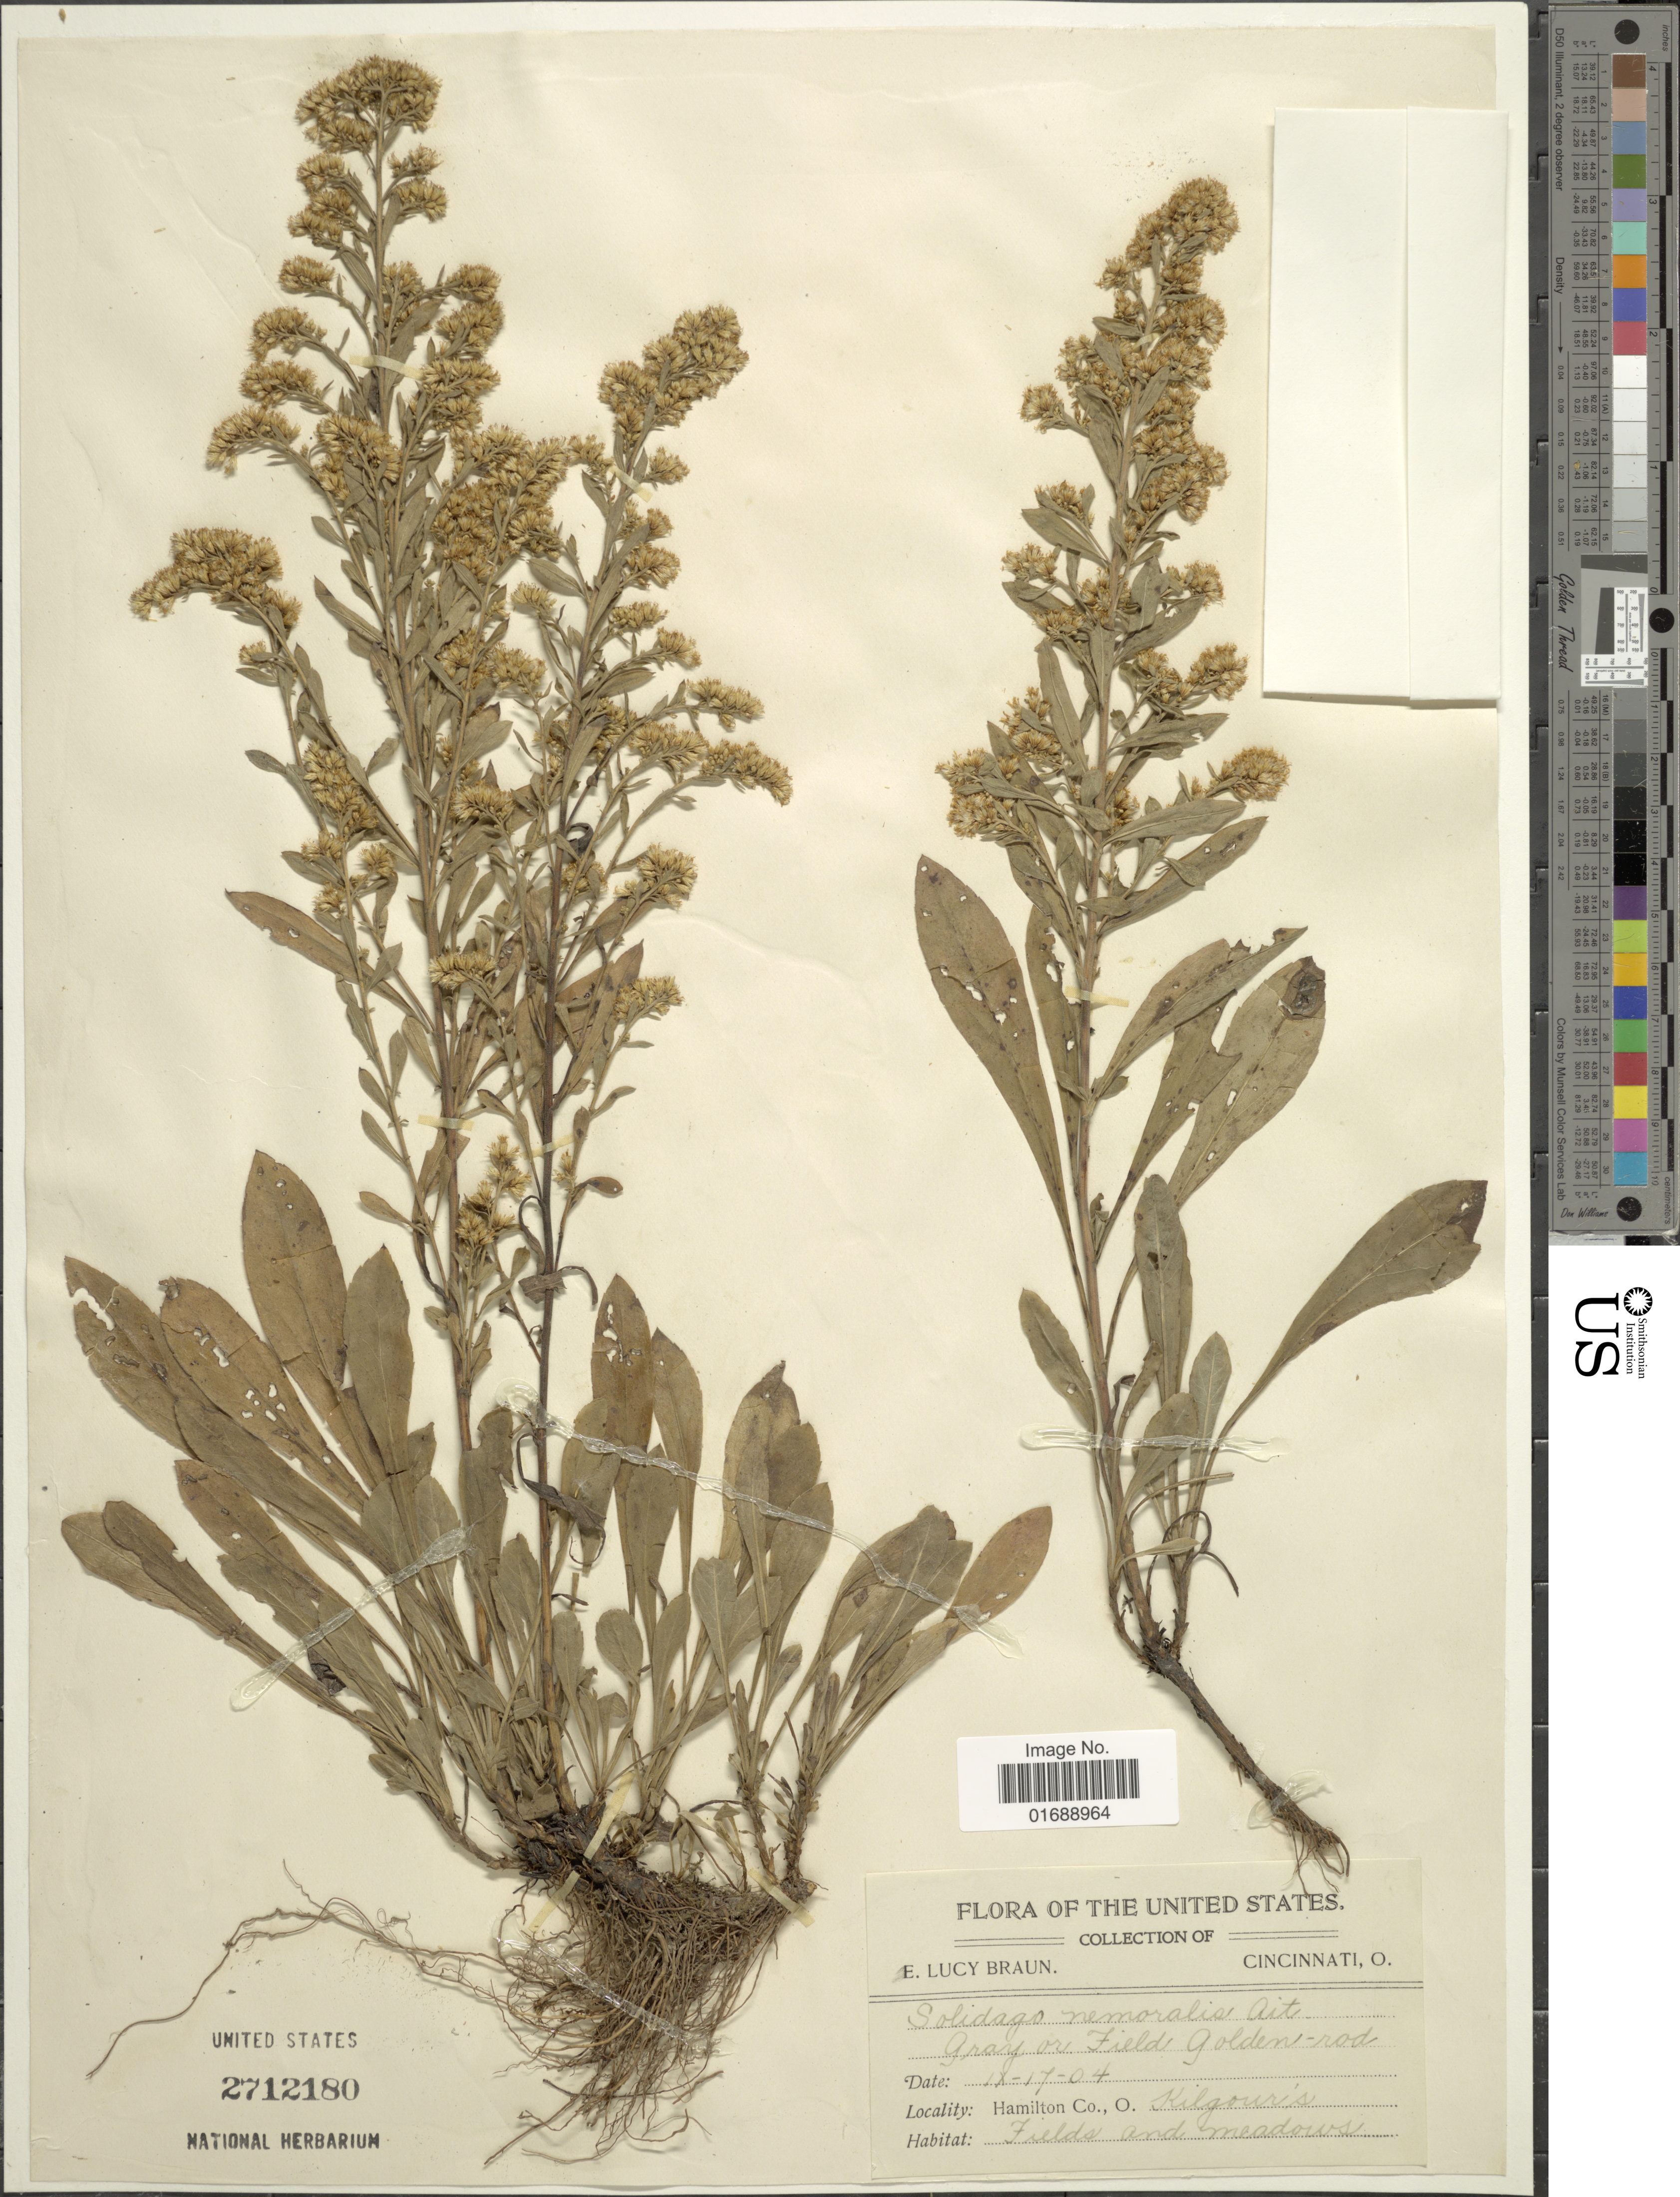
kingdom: Plantae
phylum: Tracheophyta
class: Magnoliopsida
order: Asterales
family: Asteraceae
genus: Solidago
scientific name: Solidago nemoralis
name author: Aiton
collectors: E. L. Braun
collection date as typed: Transcribed d/m/y: 17/9/4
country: United States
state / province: Ohio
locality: Cincinnati, O., Hamilton Co., O. Kilgour's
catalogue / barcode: US 2712180